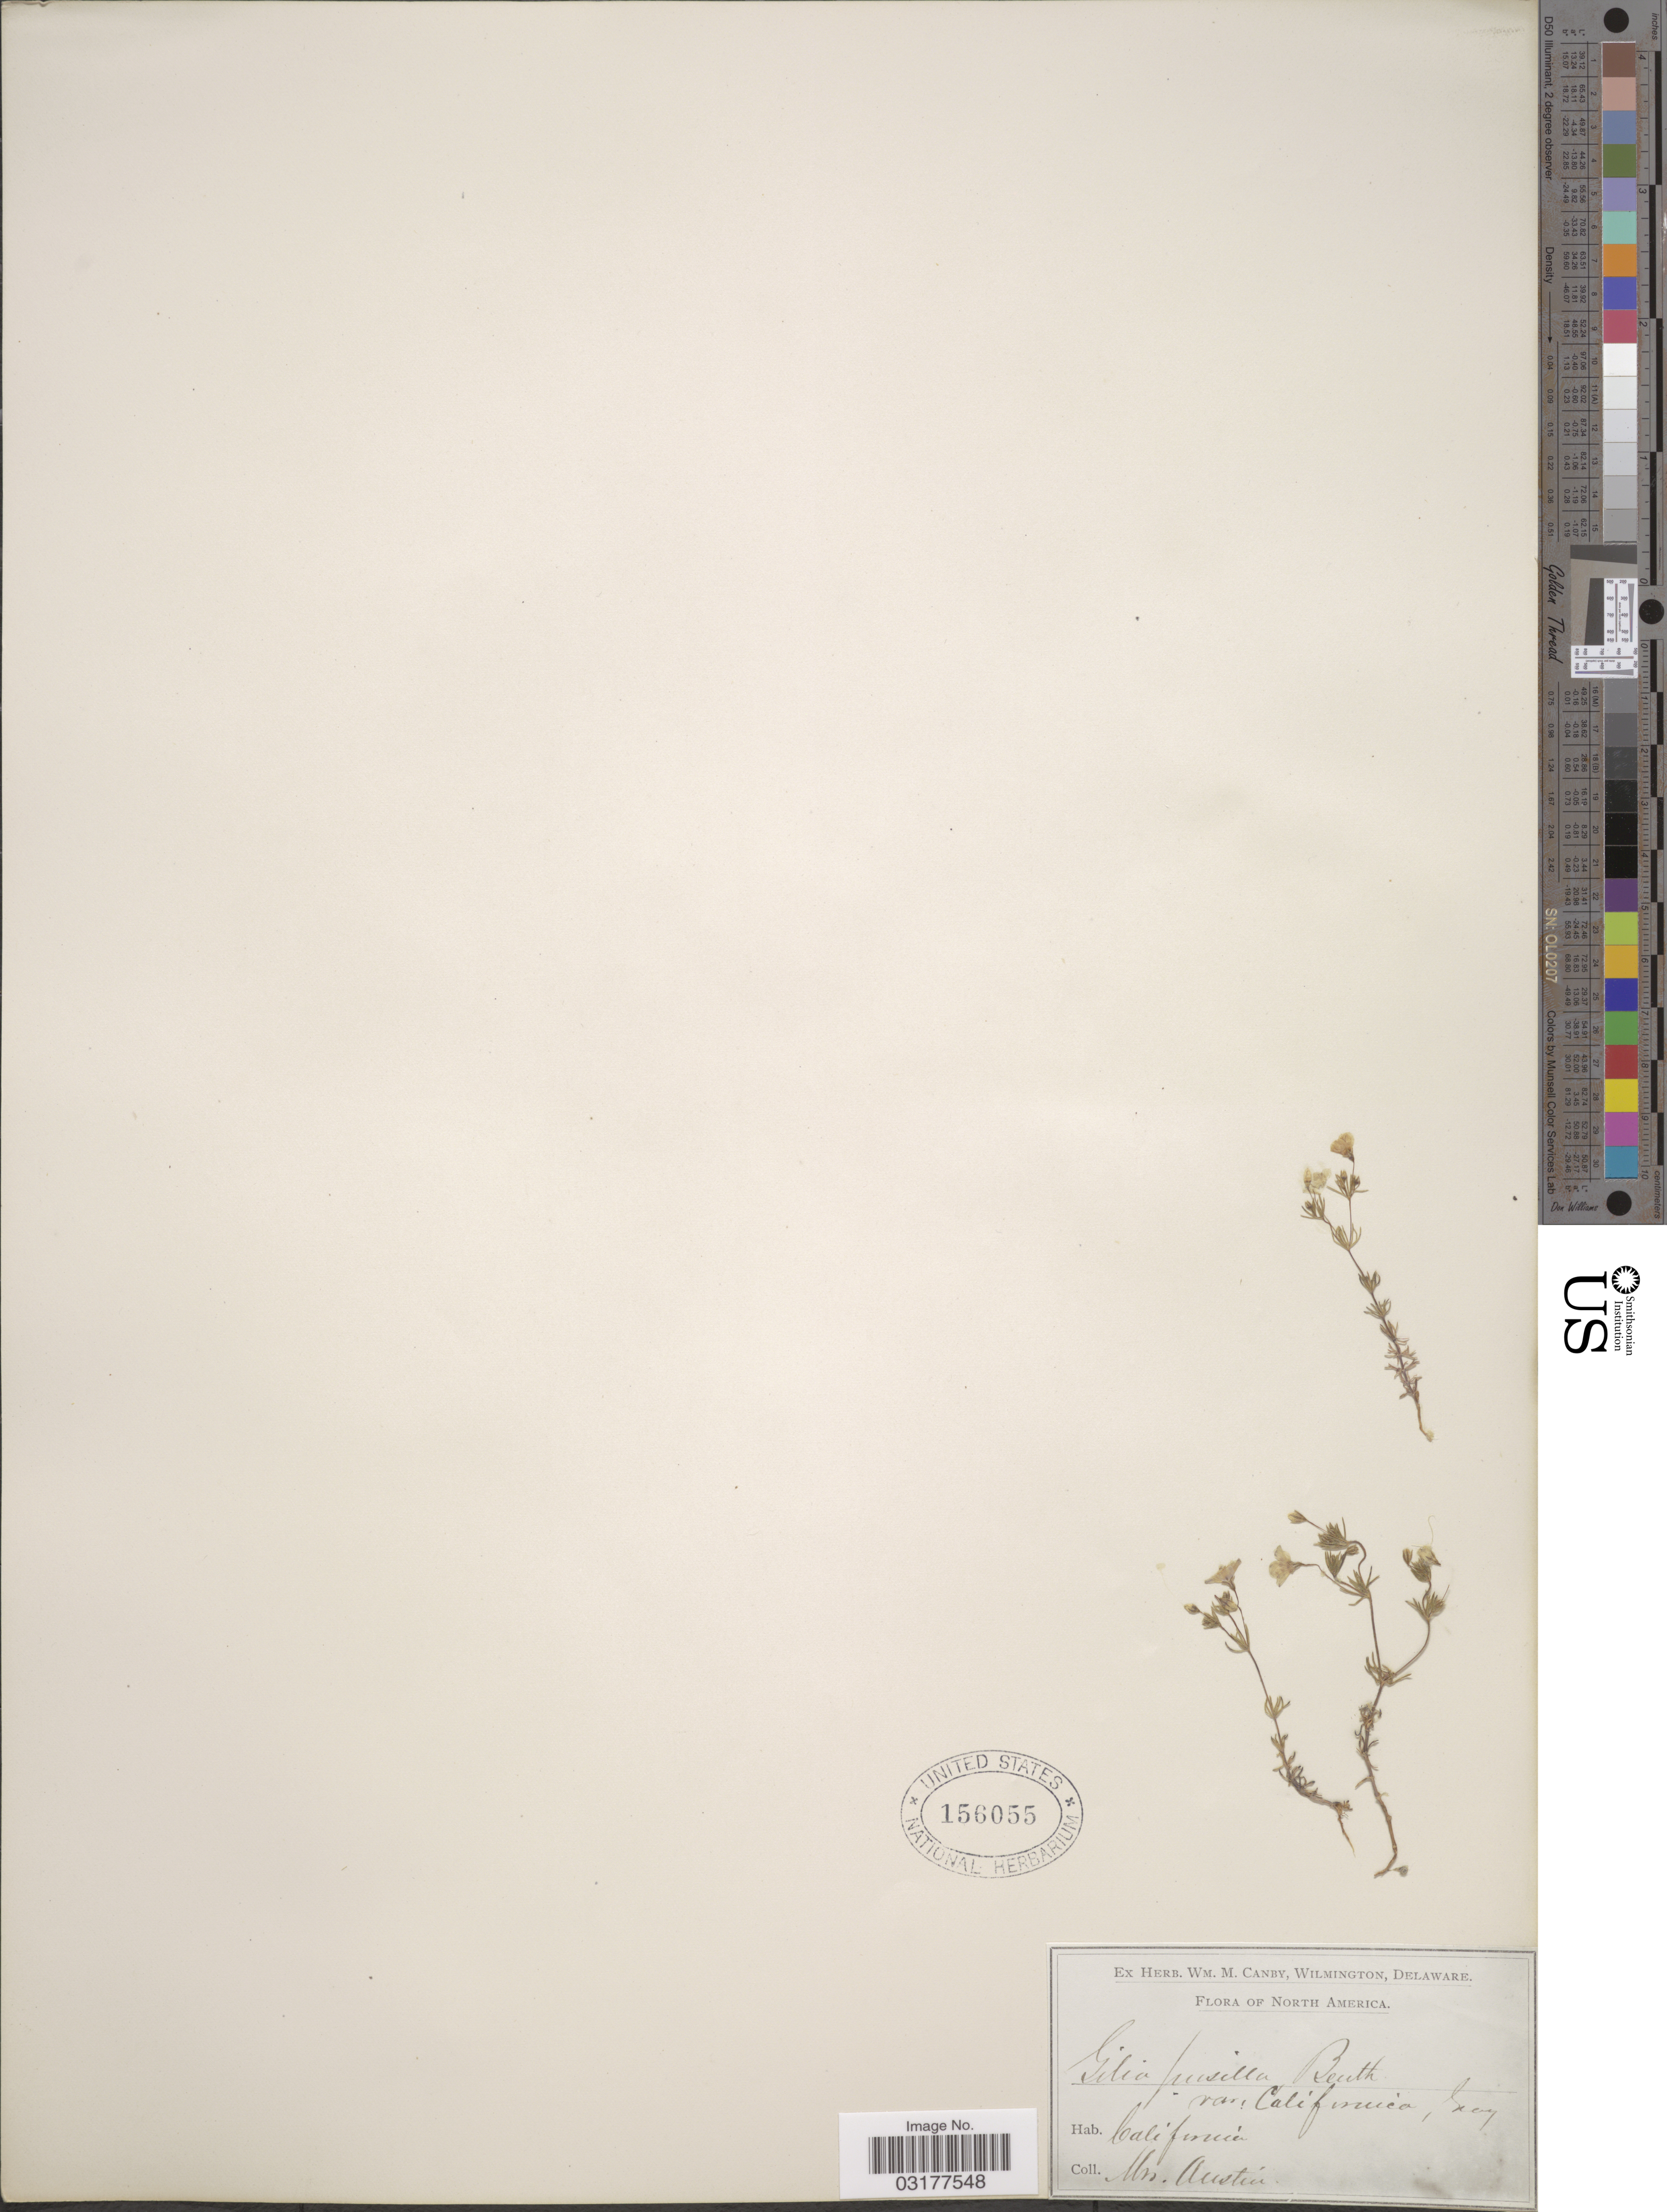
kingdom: Plantae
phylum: Tracheophyta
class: Magnoliopsida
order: Ericales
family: Polemoniaceae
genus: Leptosiphon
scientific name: Leptosiphon filipes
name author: (Benth.) J.M. Porter & L.A. Johnson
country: United States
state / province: California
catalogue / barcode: US 156055